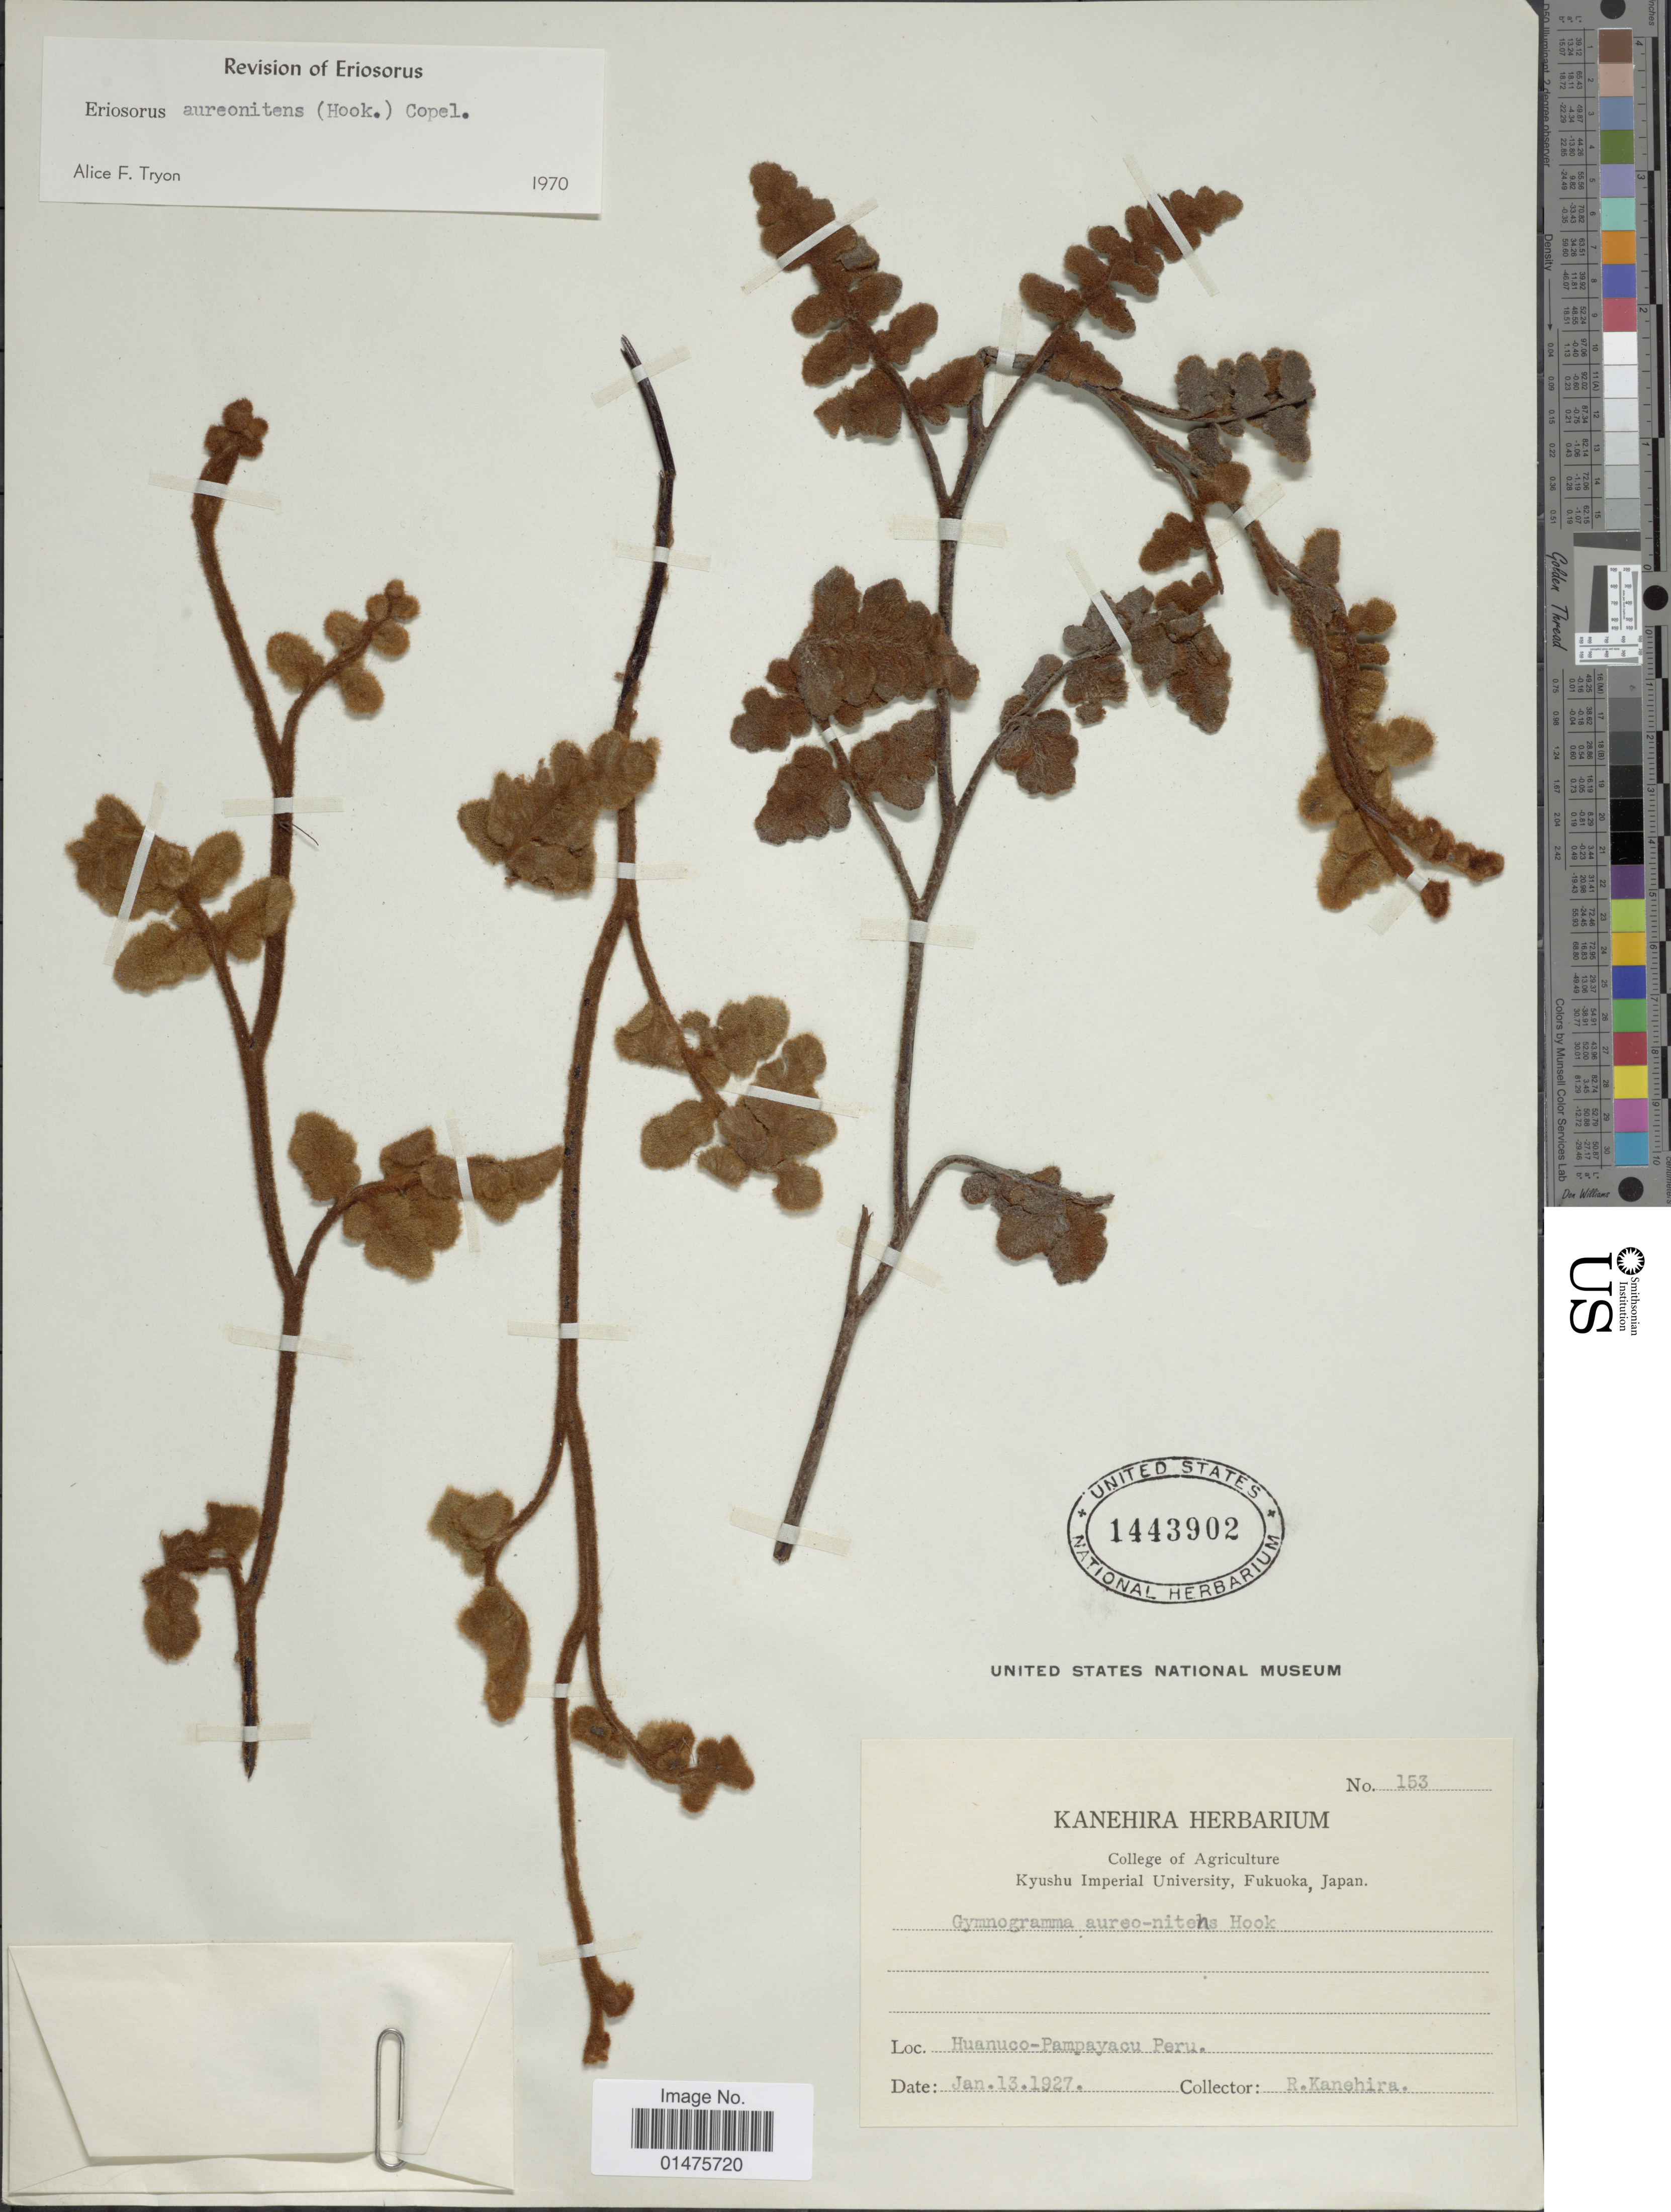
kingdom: Plantae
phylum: Tracheophyta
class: Polypodiopsida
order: Polypodiales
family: Pteridaceae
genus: Jamesonia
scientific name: Jamesonia aureonitens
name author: (Hook.) Christenh.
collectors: R. Kanehira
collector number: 153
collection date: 1927-01-13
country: Peru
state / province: Huánuco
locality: Pampayacu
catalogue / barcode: US 1443902